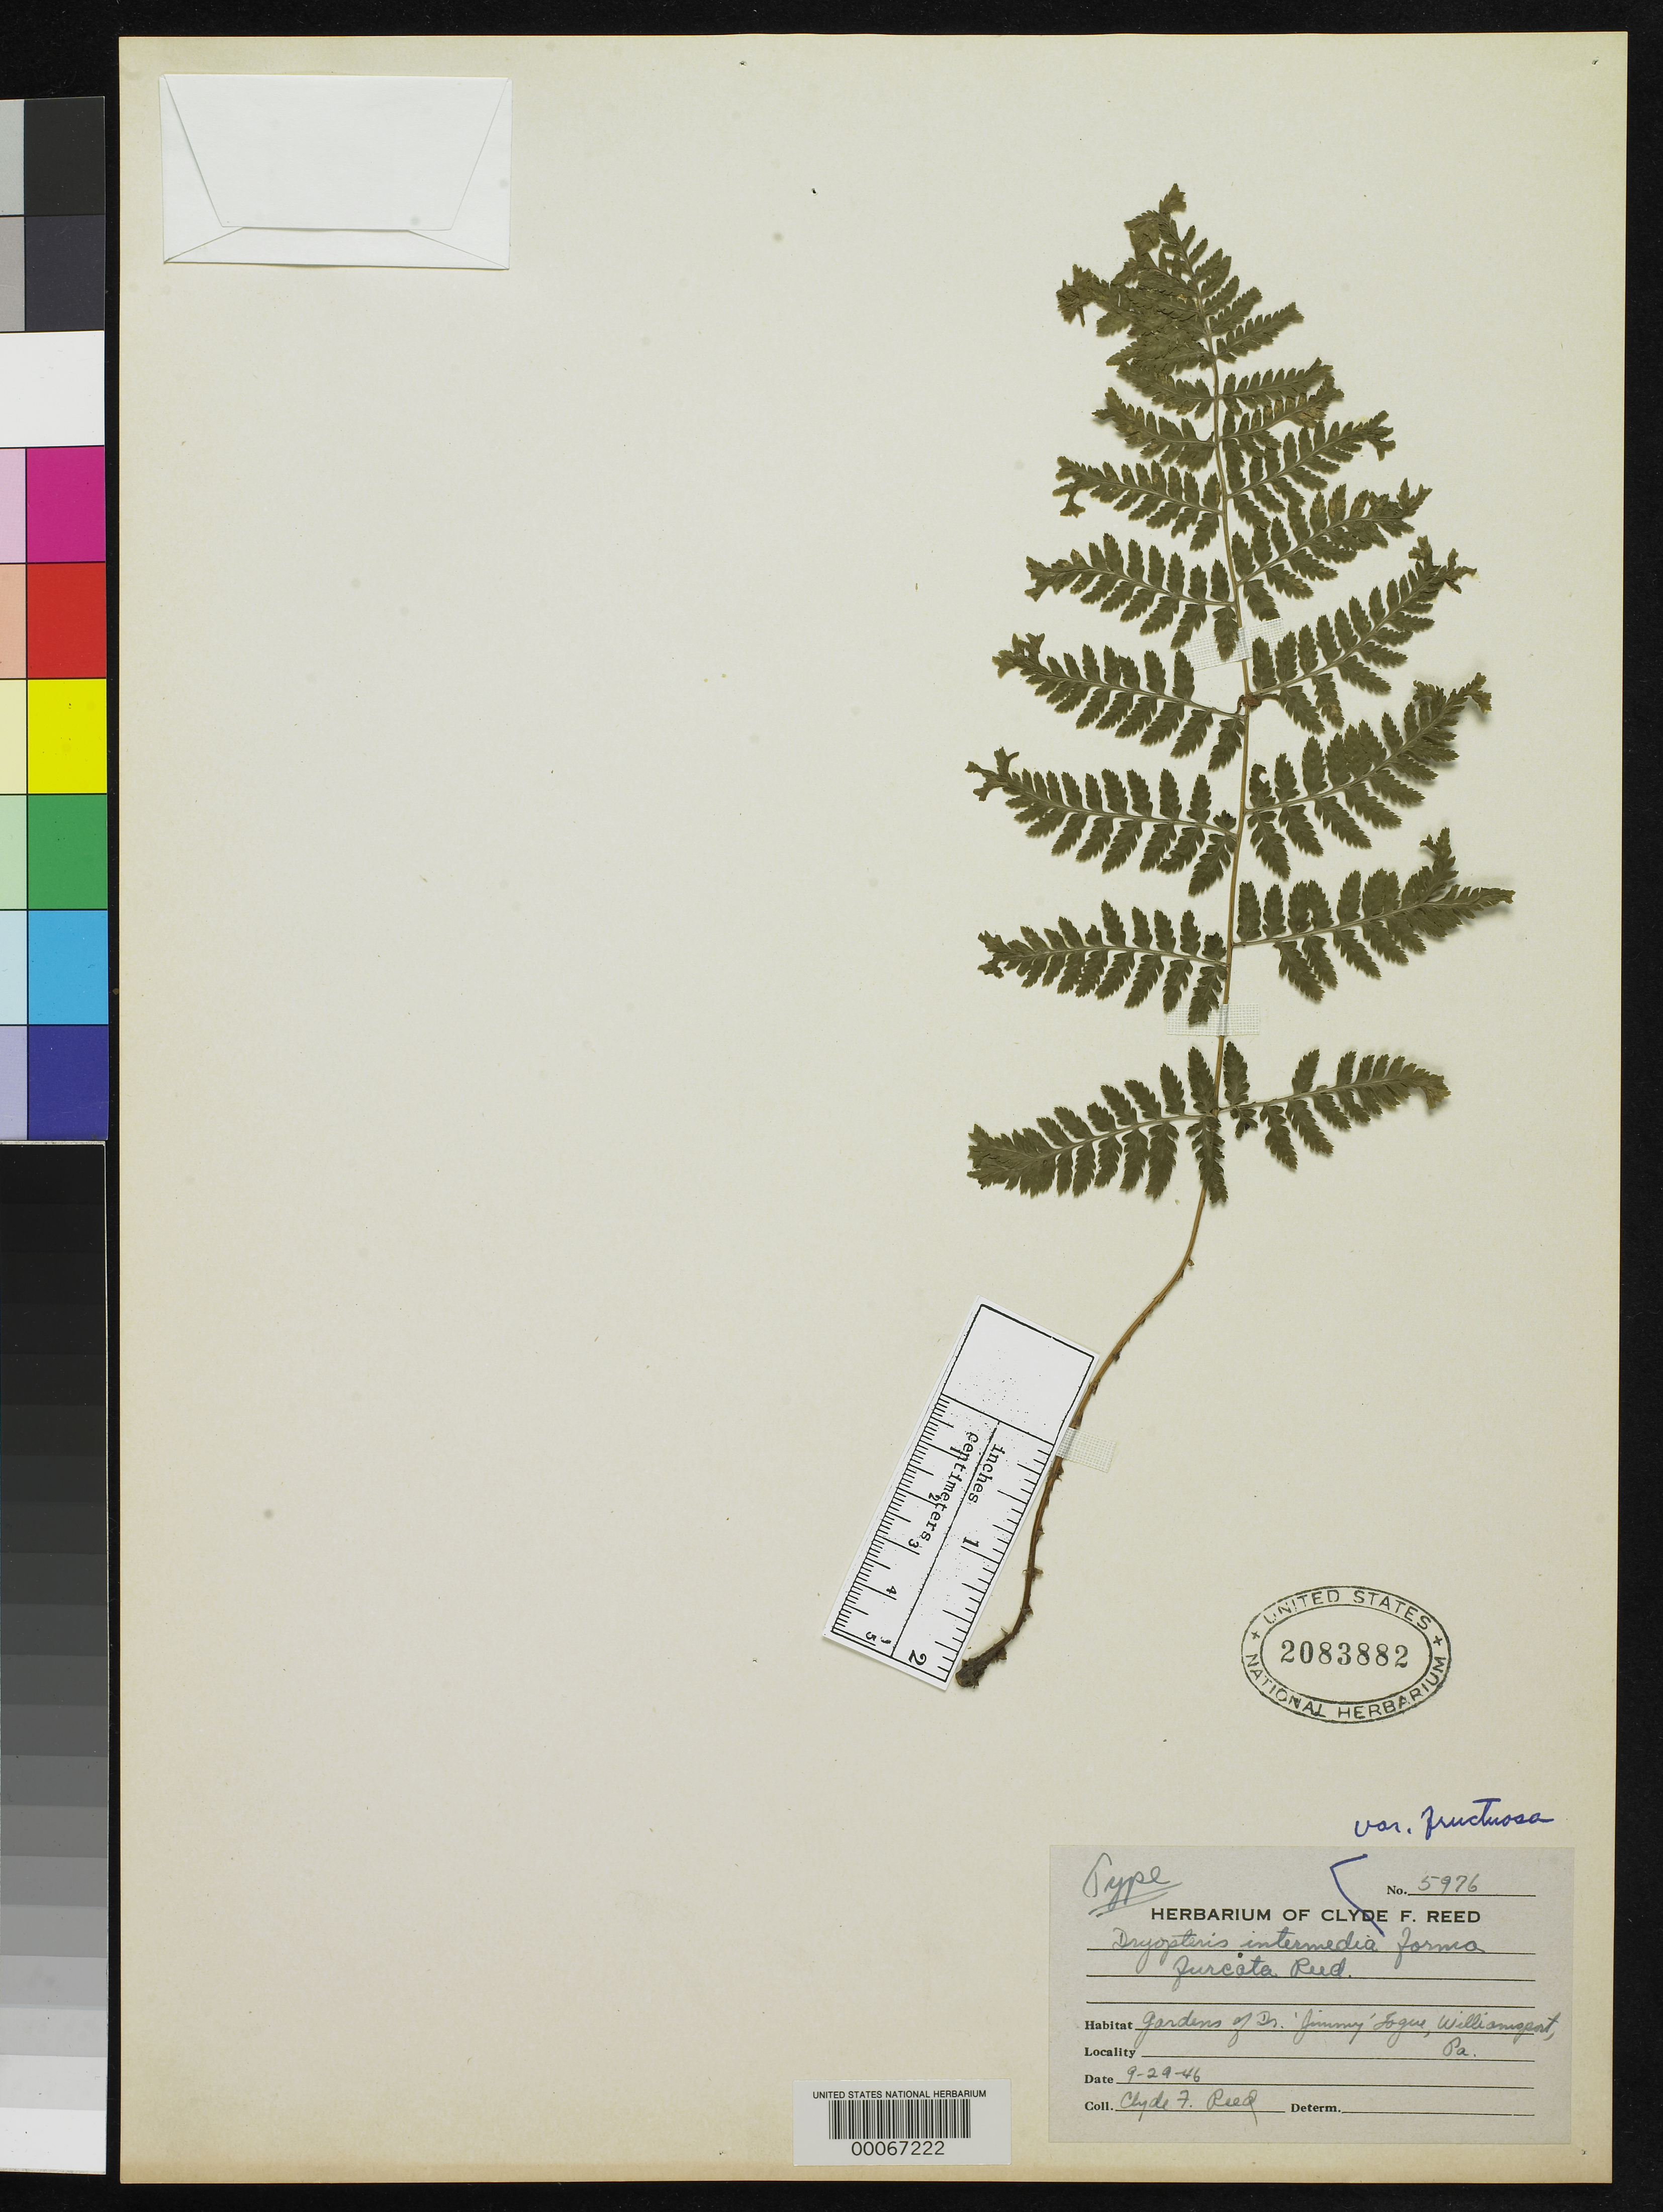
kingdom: Plantae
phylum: Tracheophyta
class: Polypodiopsida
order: Polypodiales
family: Dryopteridaceae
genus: Dryopteris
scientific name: Dryopteris intermedia f. furcata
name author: C.F. Reed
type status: Holotype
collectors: C. F. Reed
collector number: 5976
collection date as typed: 29 Sep 1946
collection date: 1946-09-29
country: United States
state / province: Pennsylvania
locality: Williamsport, gardens of Dr. Jimmy Sogue.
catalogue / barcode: US 2083882